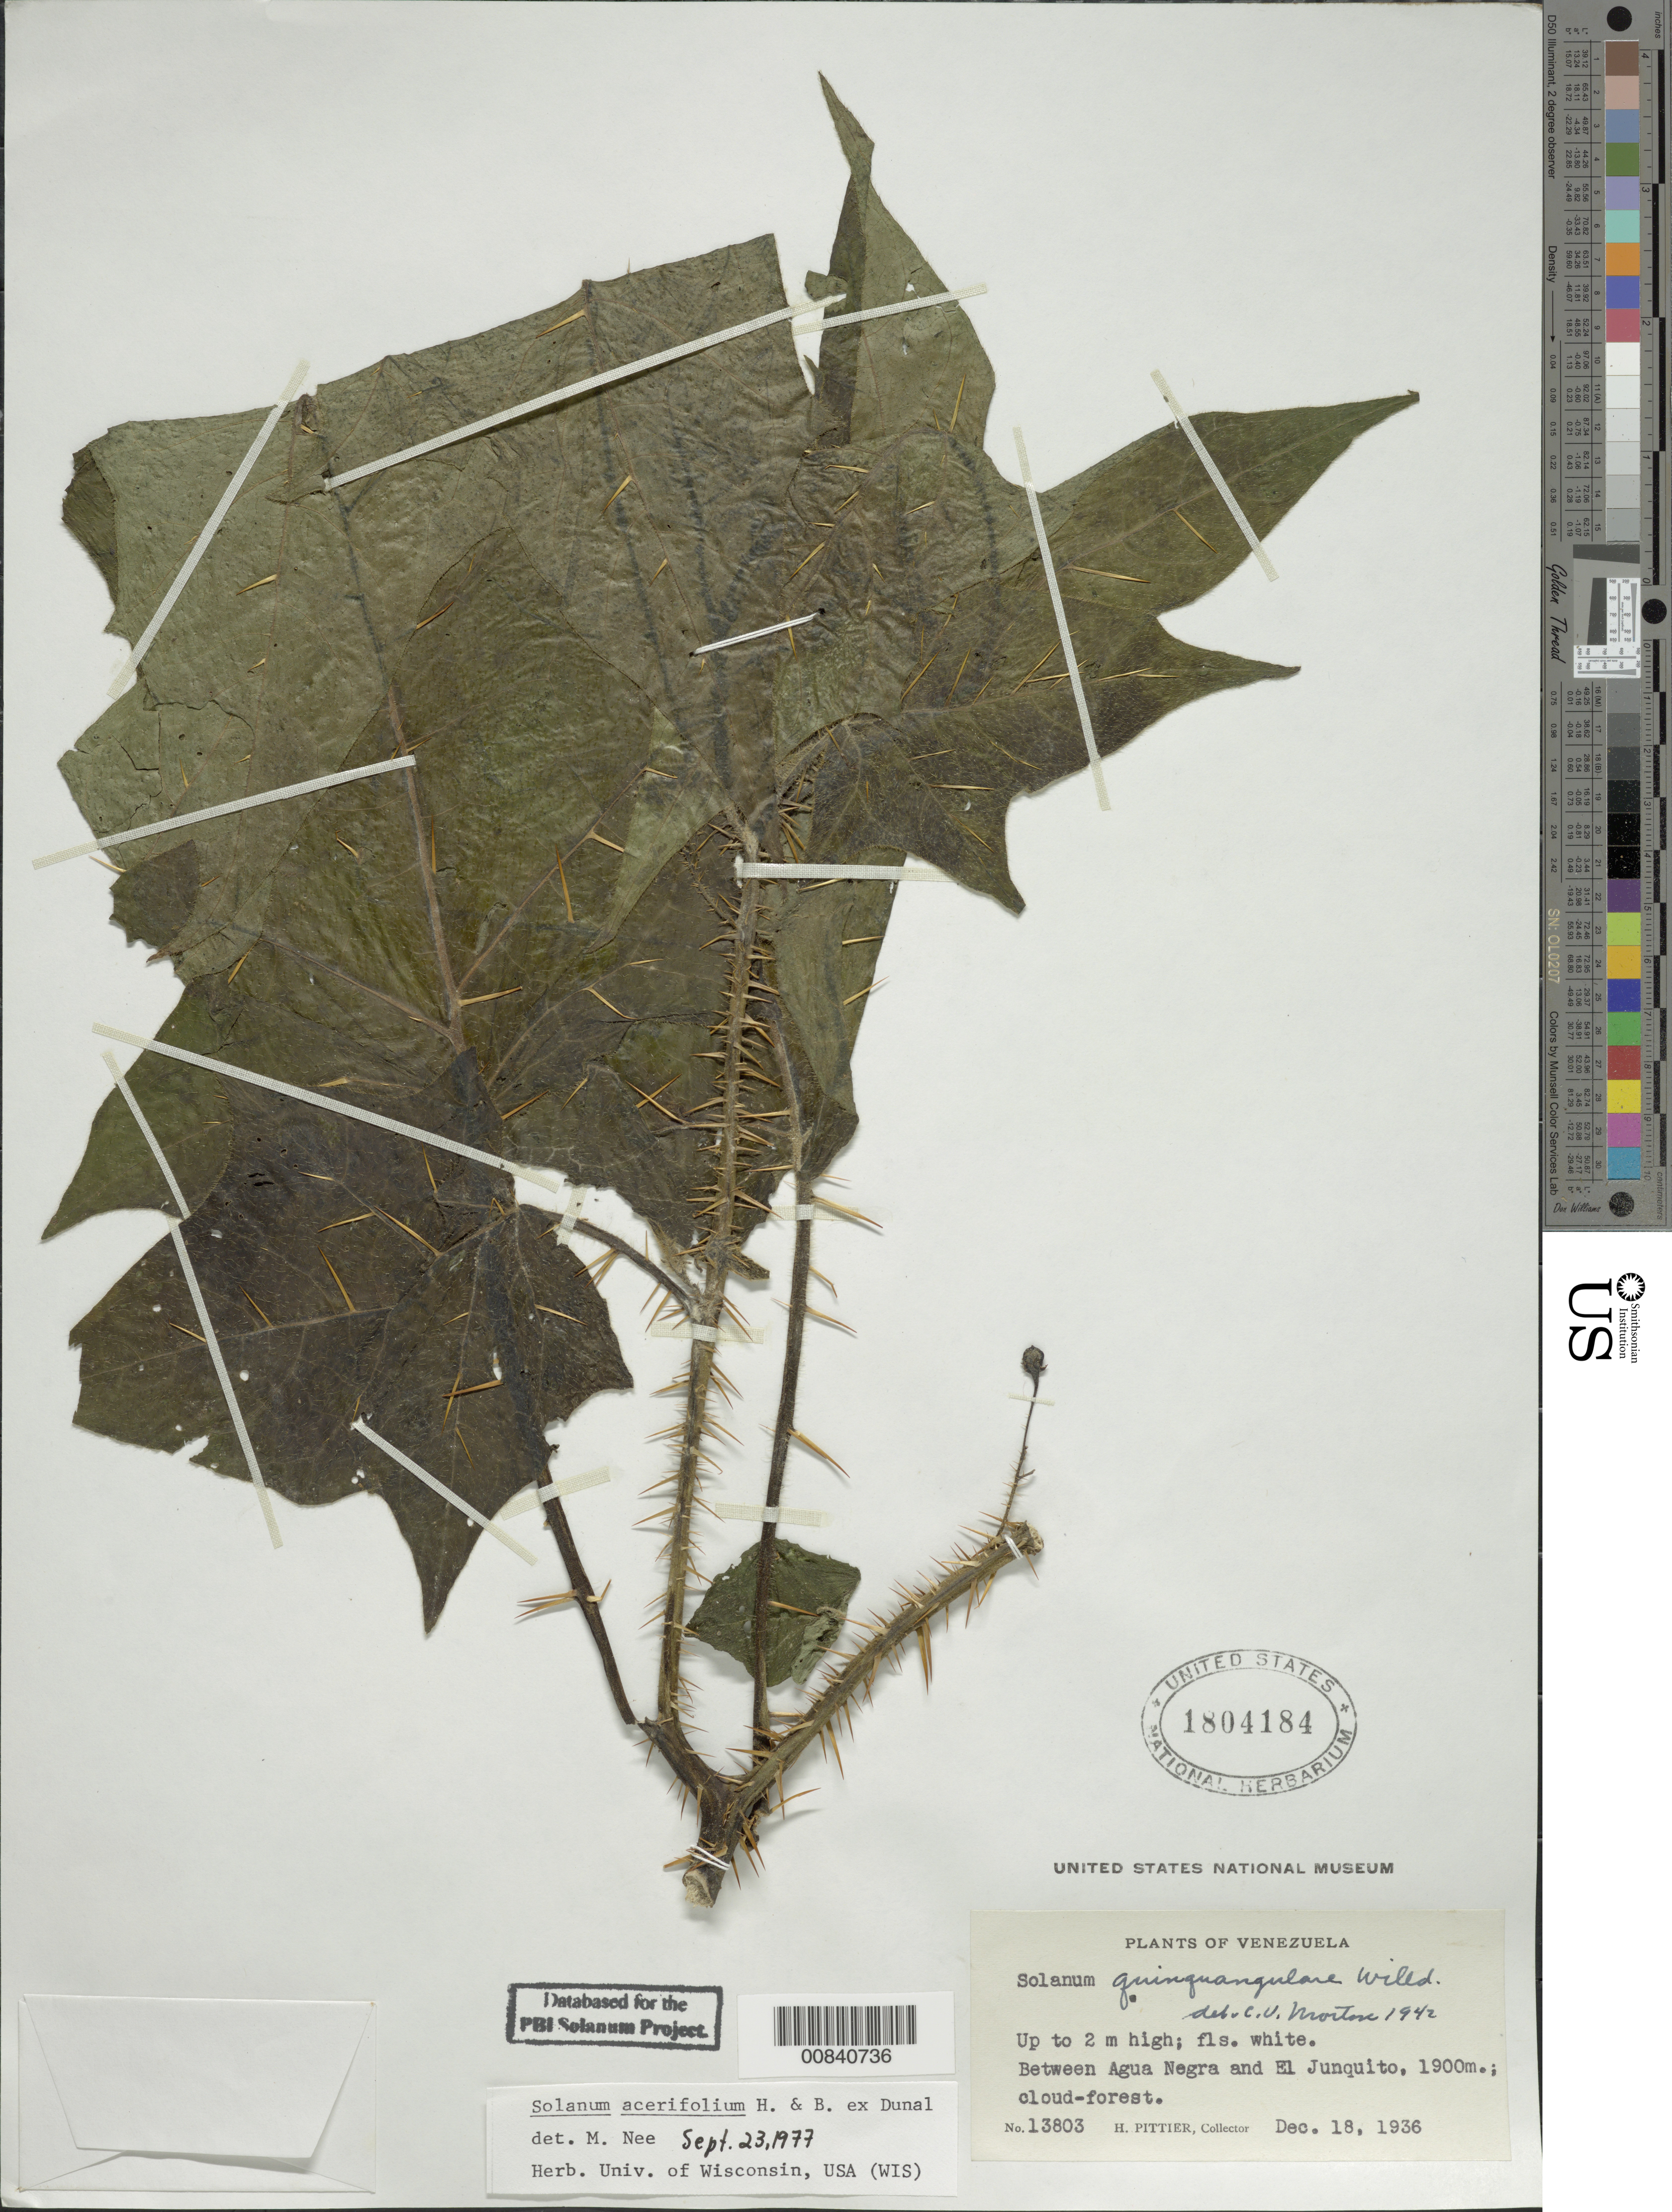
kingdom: Plantae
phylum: Tracheophyta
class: Magnoliopsida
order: Solanales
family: Solanaceae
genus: Solanum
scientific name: Solanum acerifolium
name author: Humb. & Bonpl. ex Dunal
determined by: Nee, Michael H.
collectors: H. F. Pittier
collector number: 13803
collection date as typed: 18 Dec 1936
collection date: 1936-12-18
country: Venezuela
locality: Between Agua Negra and El Junquito.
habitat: Cloud forest.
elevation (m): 1900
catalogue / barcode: US 1804184